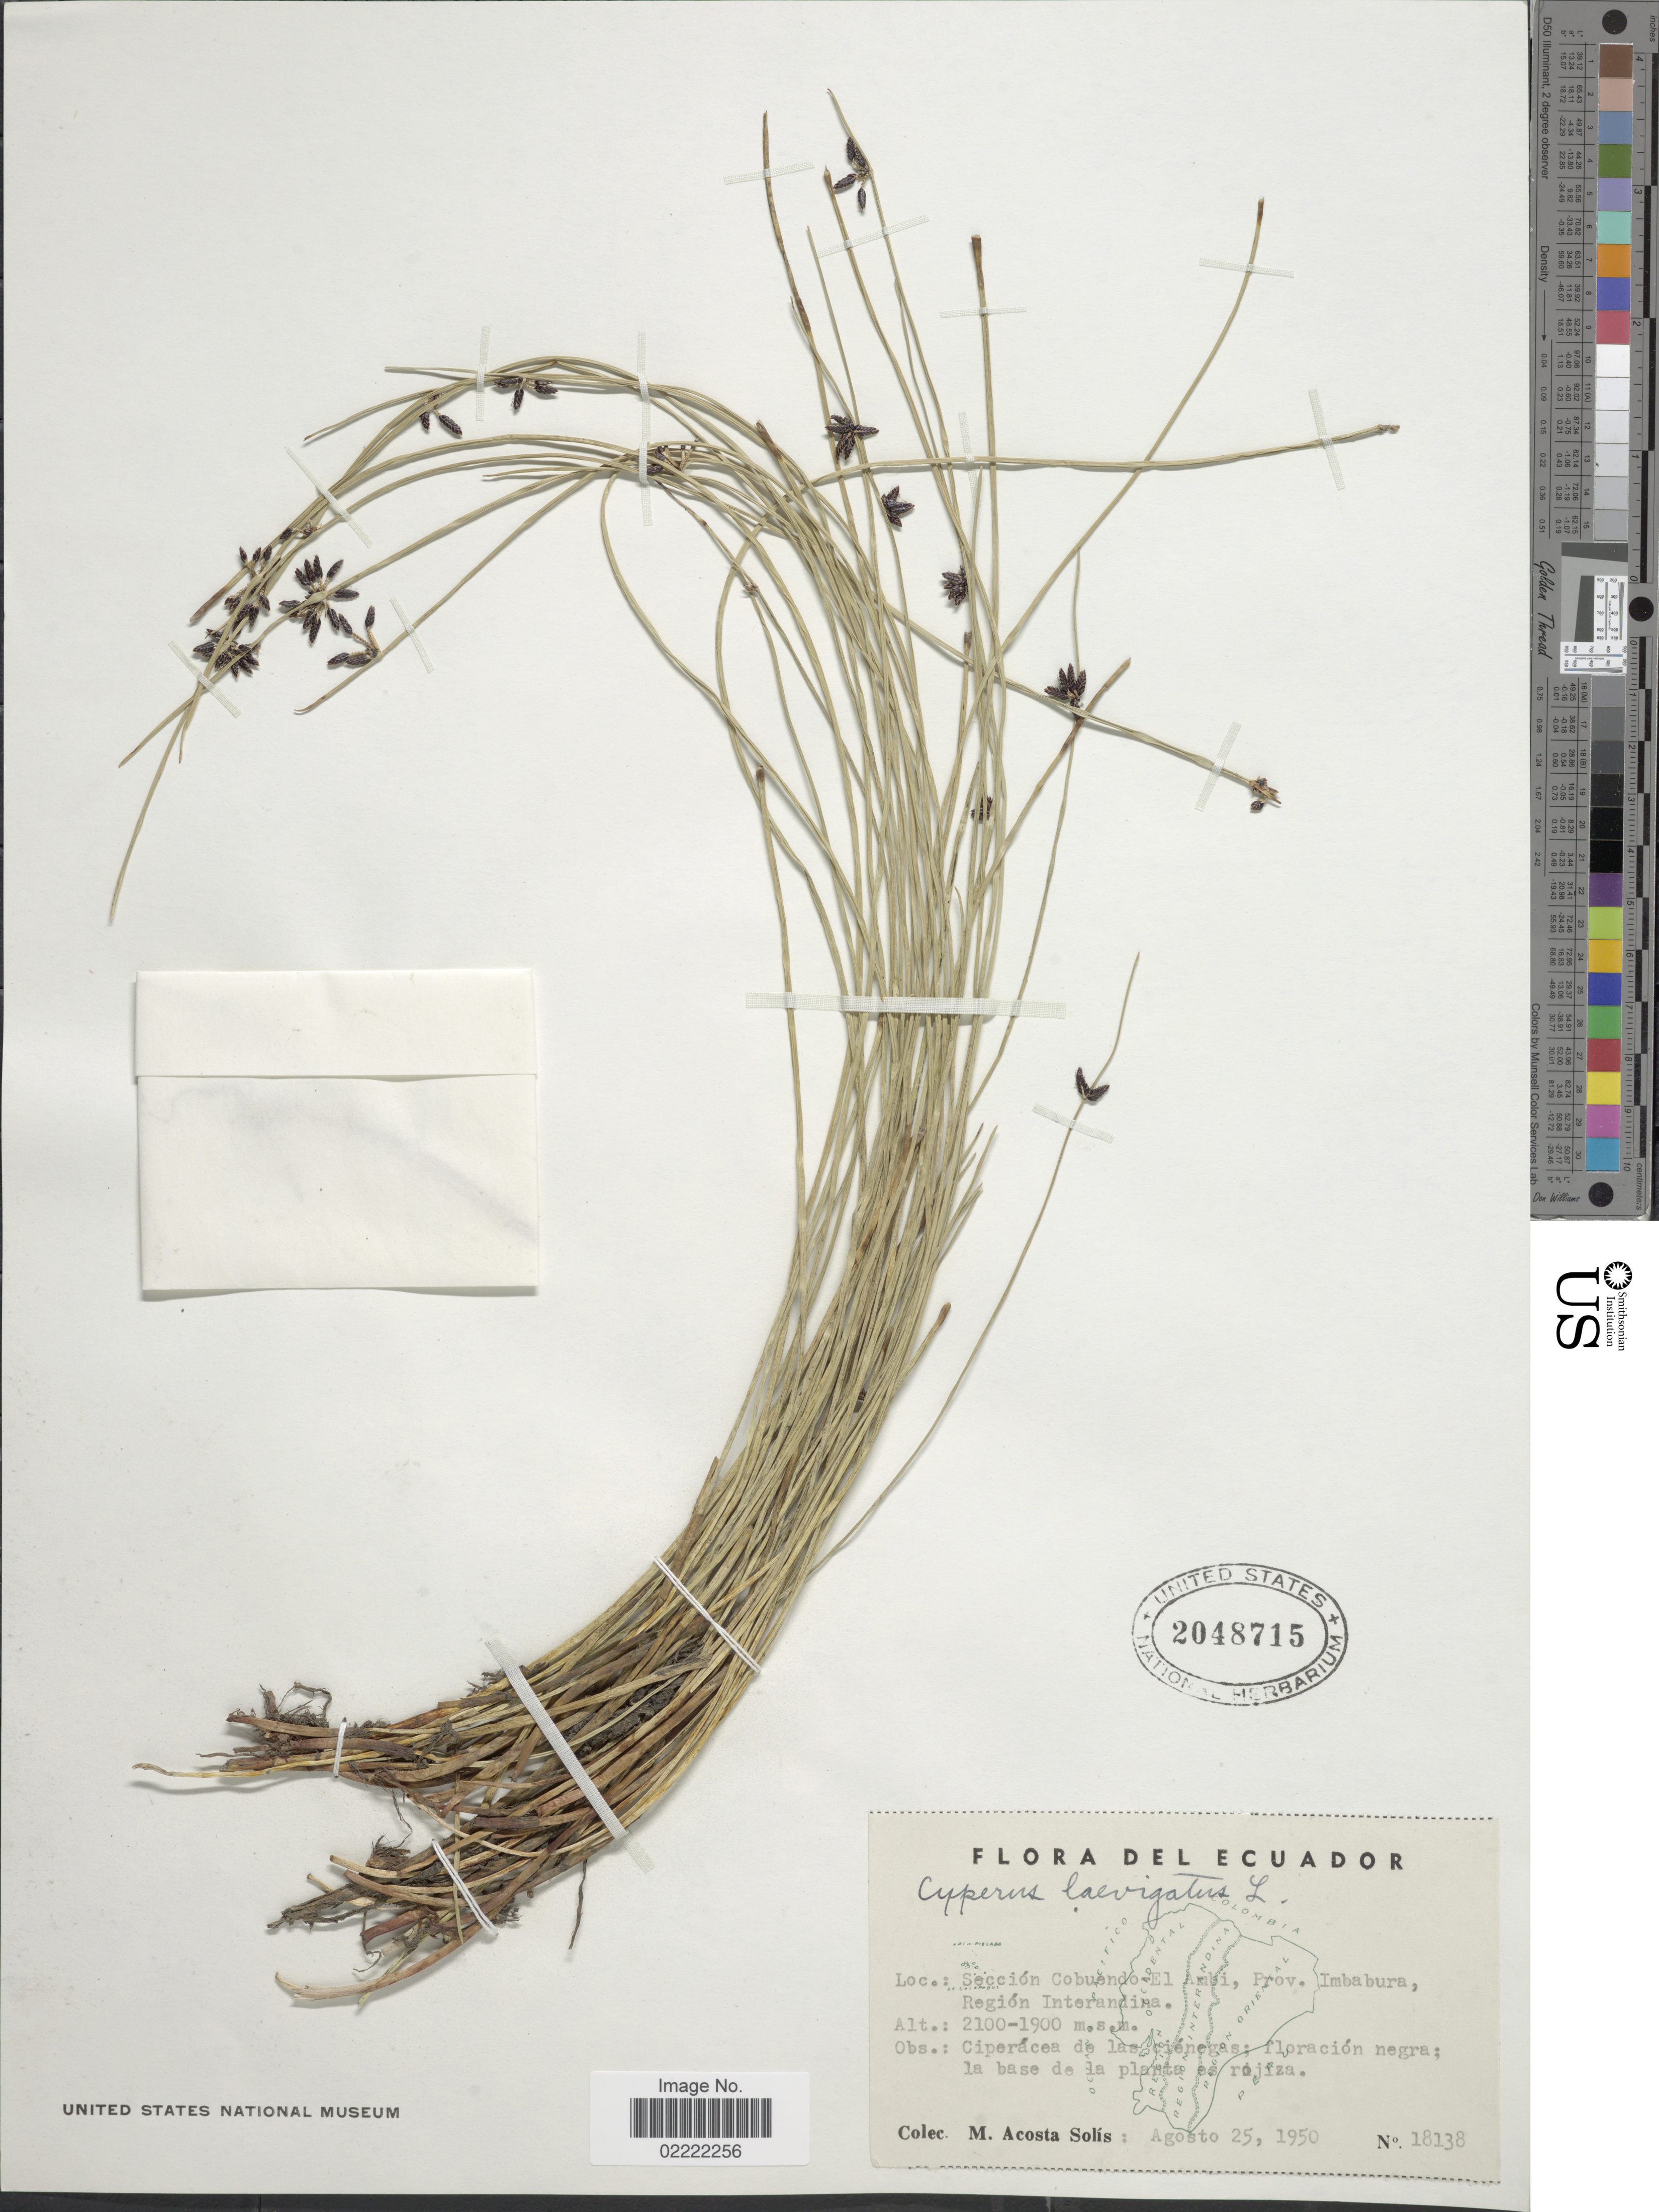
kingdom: Plantae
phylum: Tracheophyta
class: Liliopsida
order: Poales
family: Cyperaceae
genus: Cyperus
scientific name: Cyperus laevigatus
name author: L.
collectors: M. Acosta Solis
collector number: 18138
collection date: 1950-08-25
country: Ecuador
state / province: Imbabura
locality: Seccion Cobuendo - El Ambi, Prov. Imbaburi, Region Interandina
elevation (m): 1900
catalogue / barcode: US 2048715